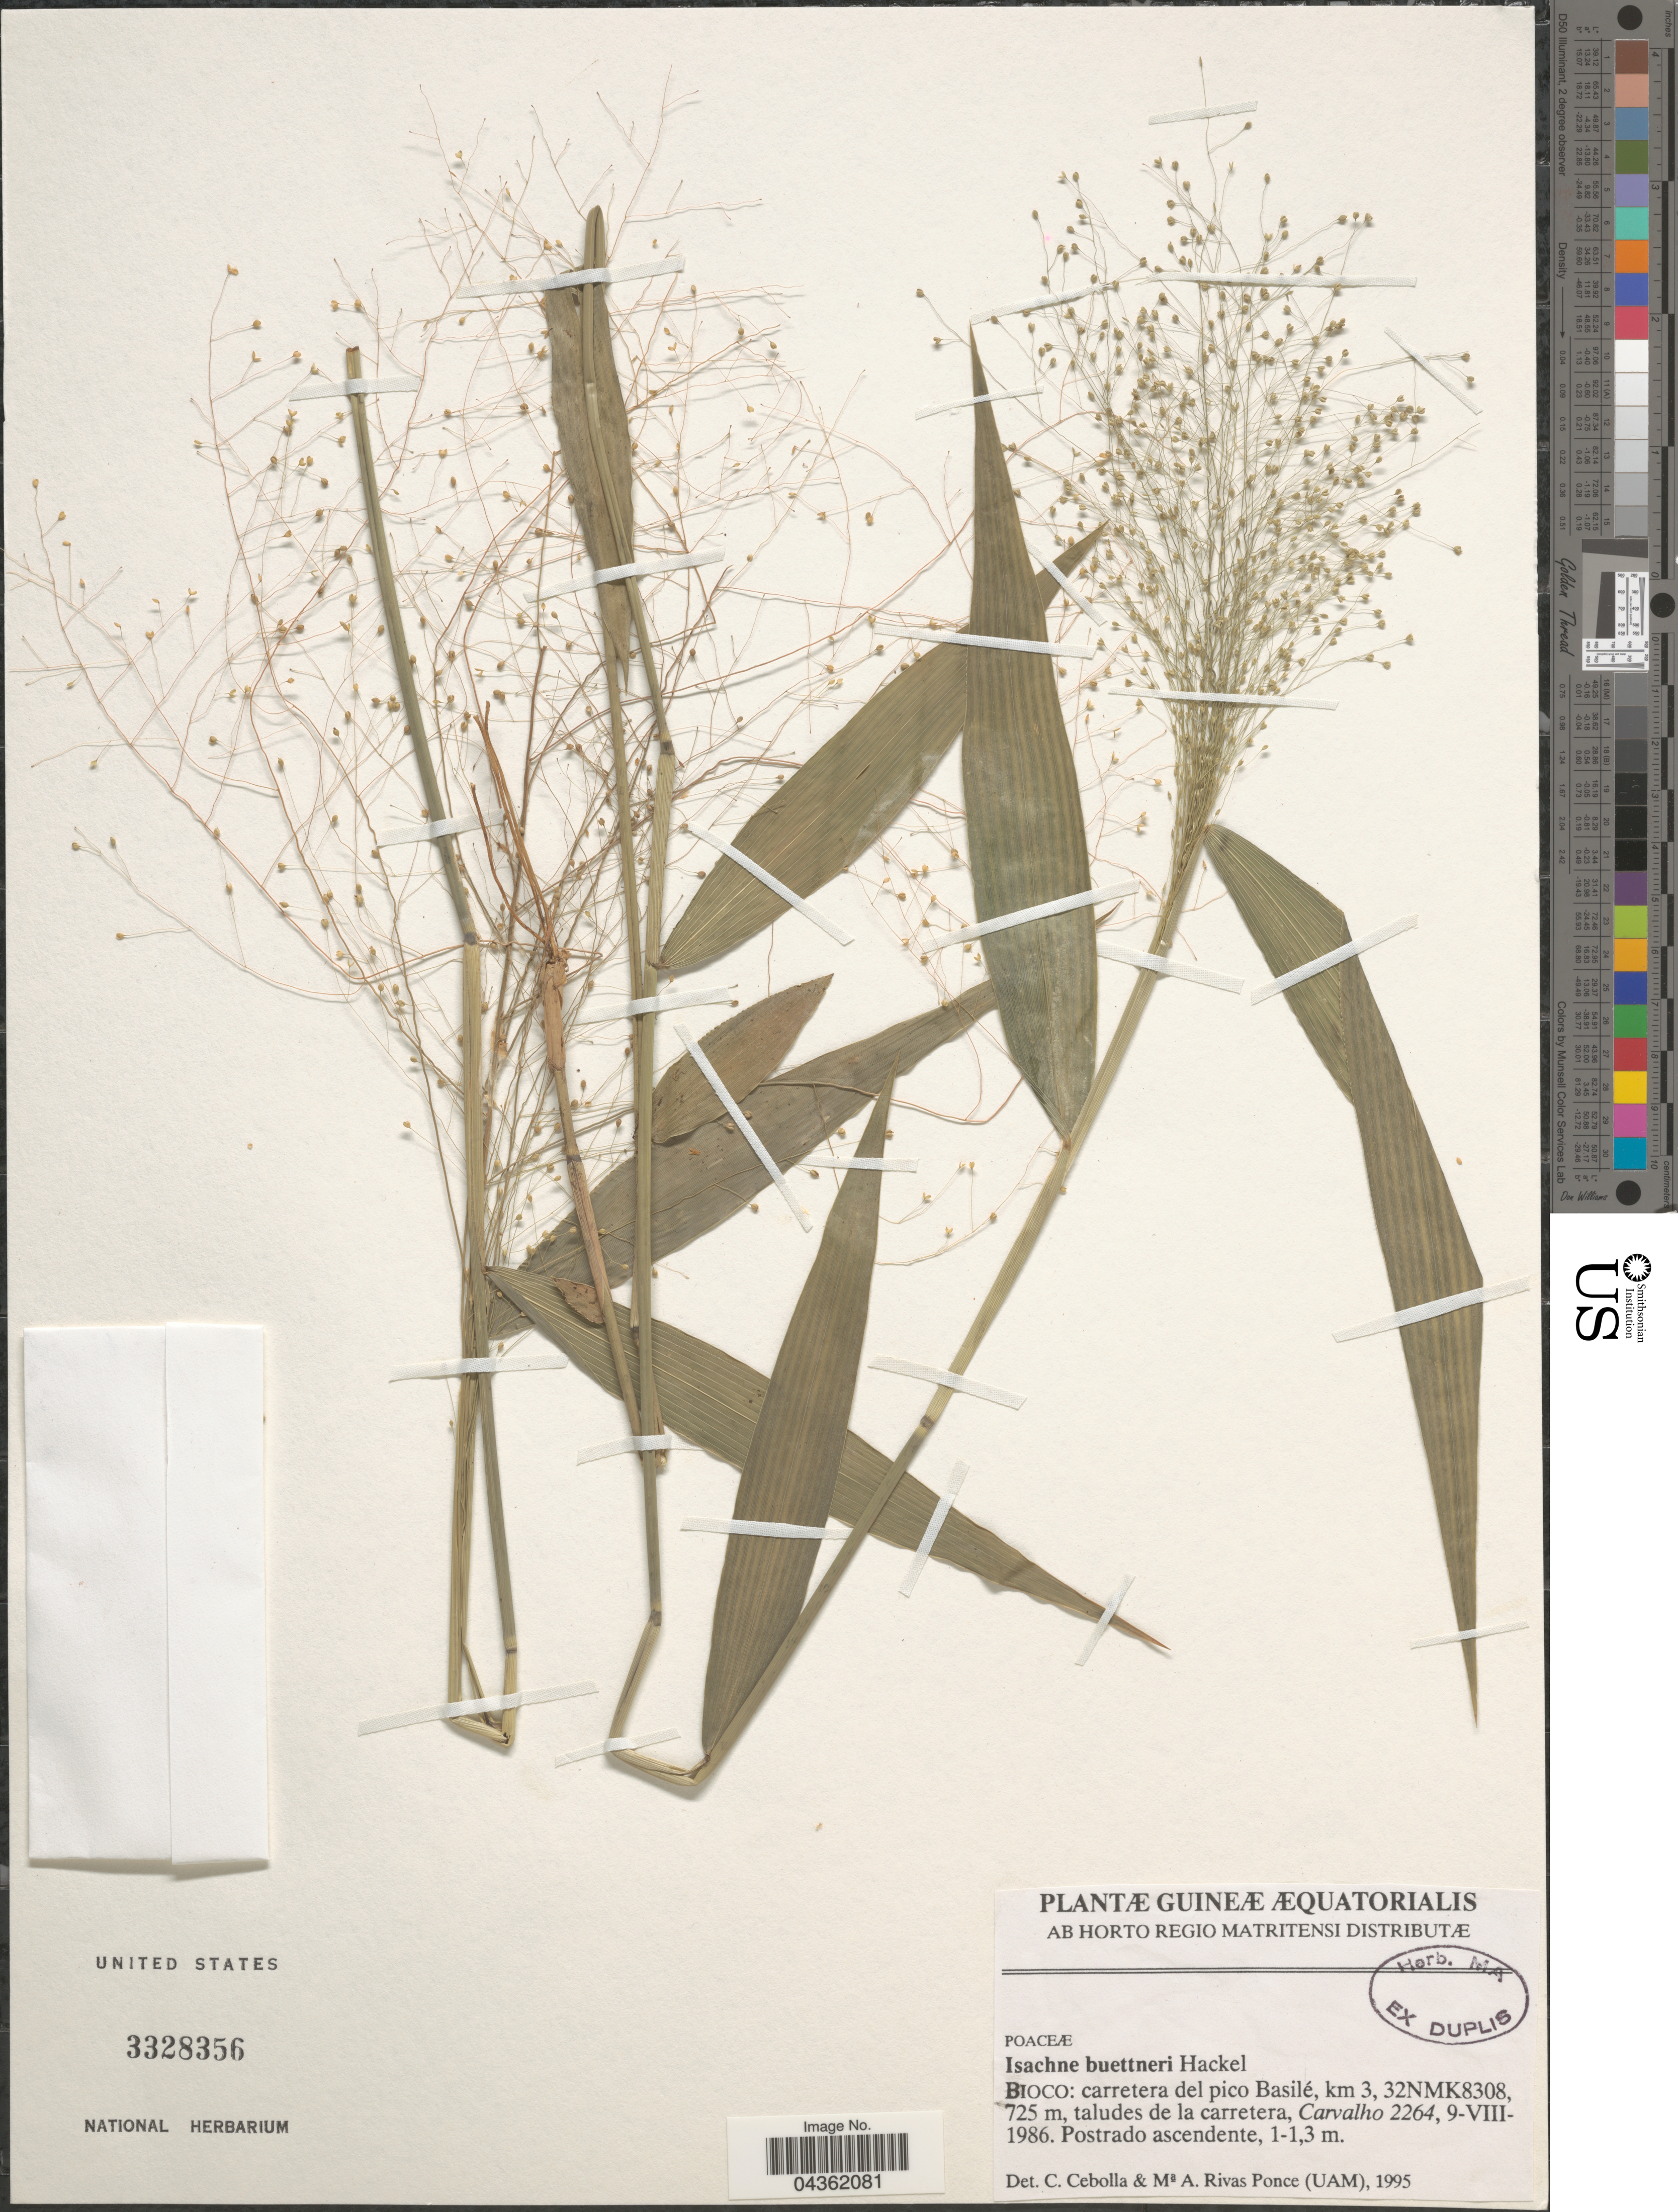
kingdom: Plantae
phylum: Tracheophyta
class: Liliopsida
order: Poales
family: Poaceae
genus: Isachne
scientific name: Isachne albens var. buettneri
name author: (Veldkamp & Buettm.) Veldkamp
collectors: Carvalho, --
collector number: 2264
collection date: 1986-08-09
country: Equatorial Guinea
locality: Guineæ Æquatorialis. Bioco: carretera del pico Basilé, km 3, 32NMK8308, taludes de la carretera.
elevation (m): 725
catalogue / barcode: US 3328356